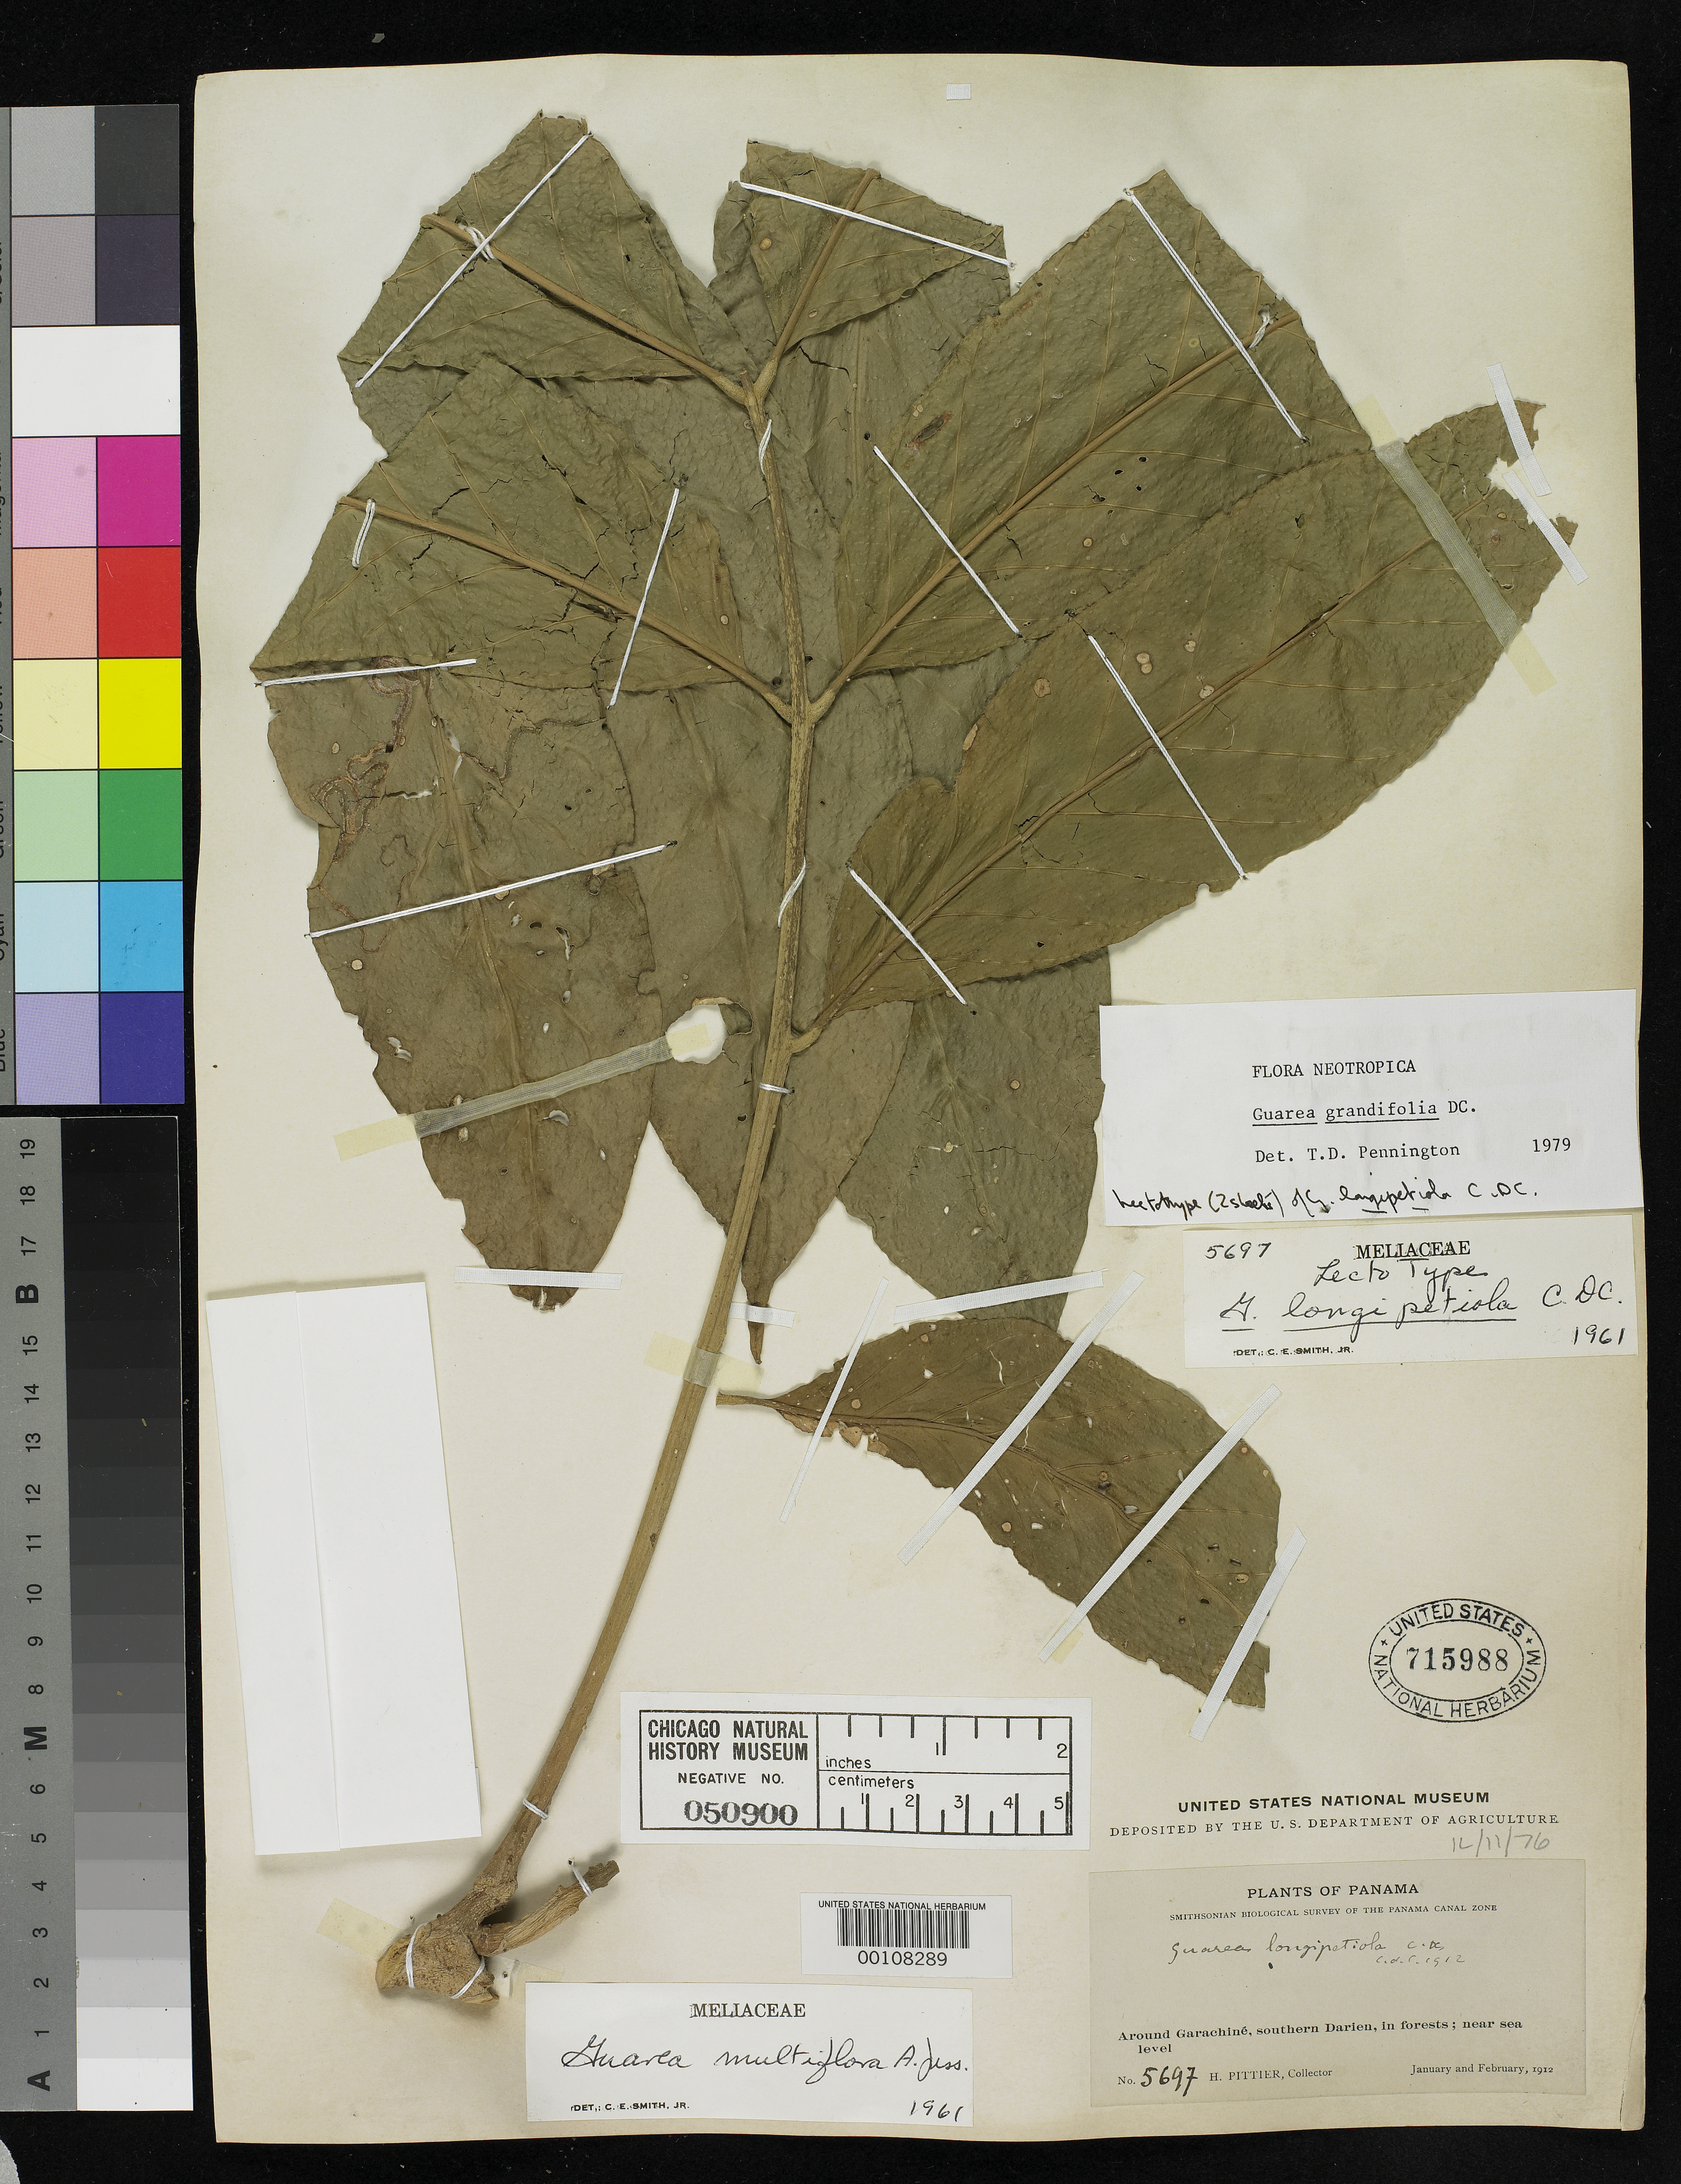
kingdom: Plantae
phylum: Tracheophyta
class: Magnoliopsida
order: Sapindales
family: Meliaceae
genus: Guarea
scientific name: Guarea longipetiola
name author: C. DC.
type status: Lectotype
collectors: H. F. Pittier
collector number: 5697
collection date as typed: Feb 1912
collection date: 1912-02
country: Panama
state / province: Darién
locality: Around Garachine.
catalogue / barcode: US 715988